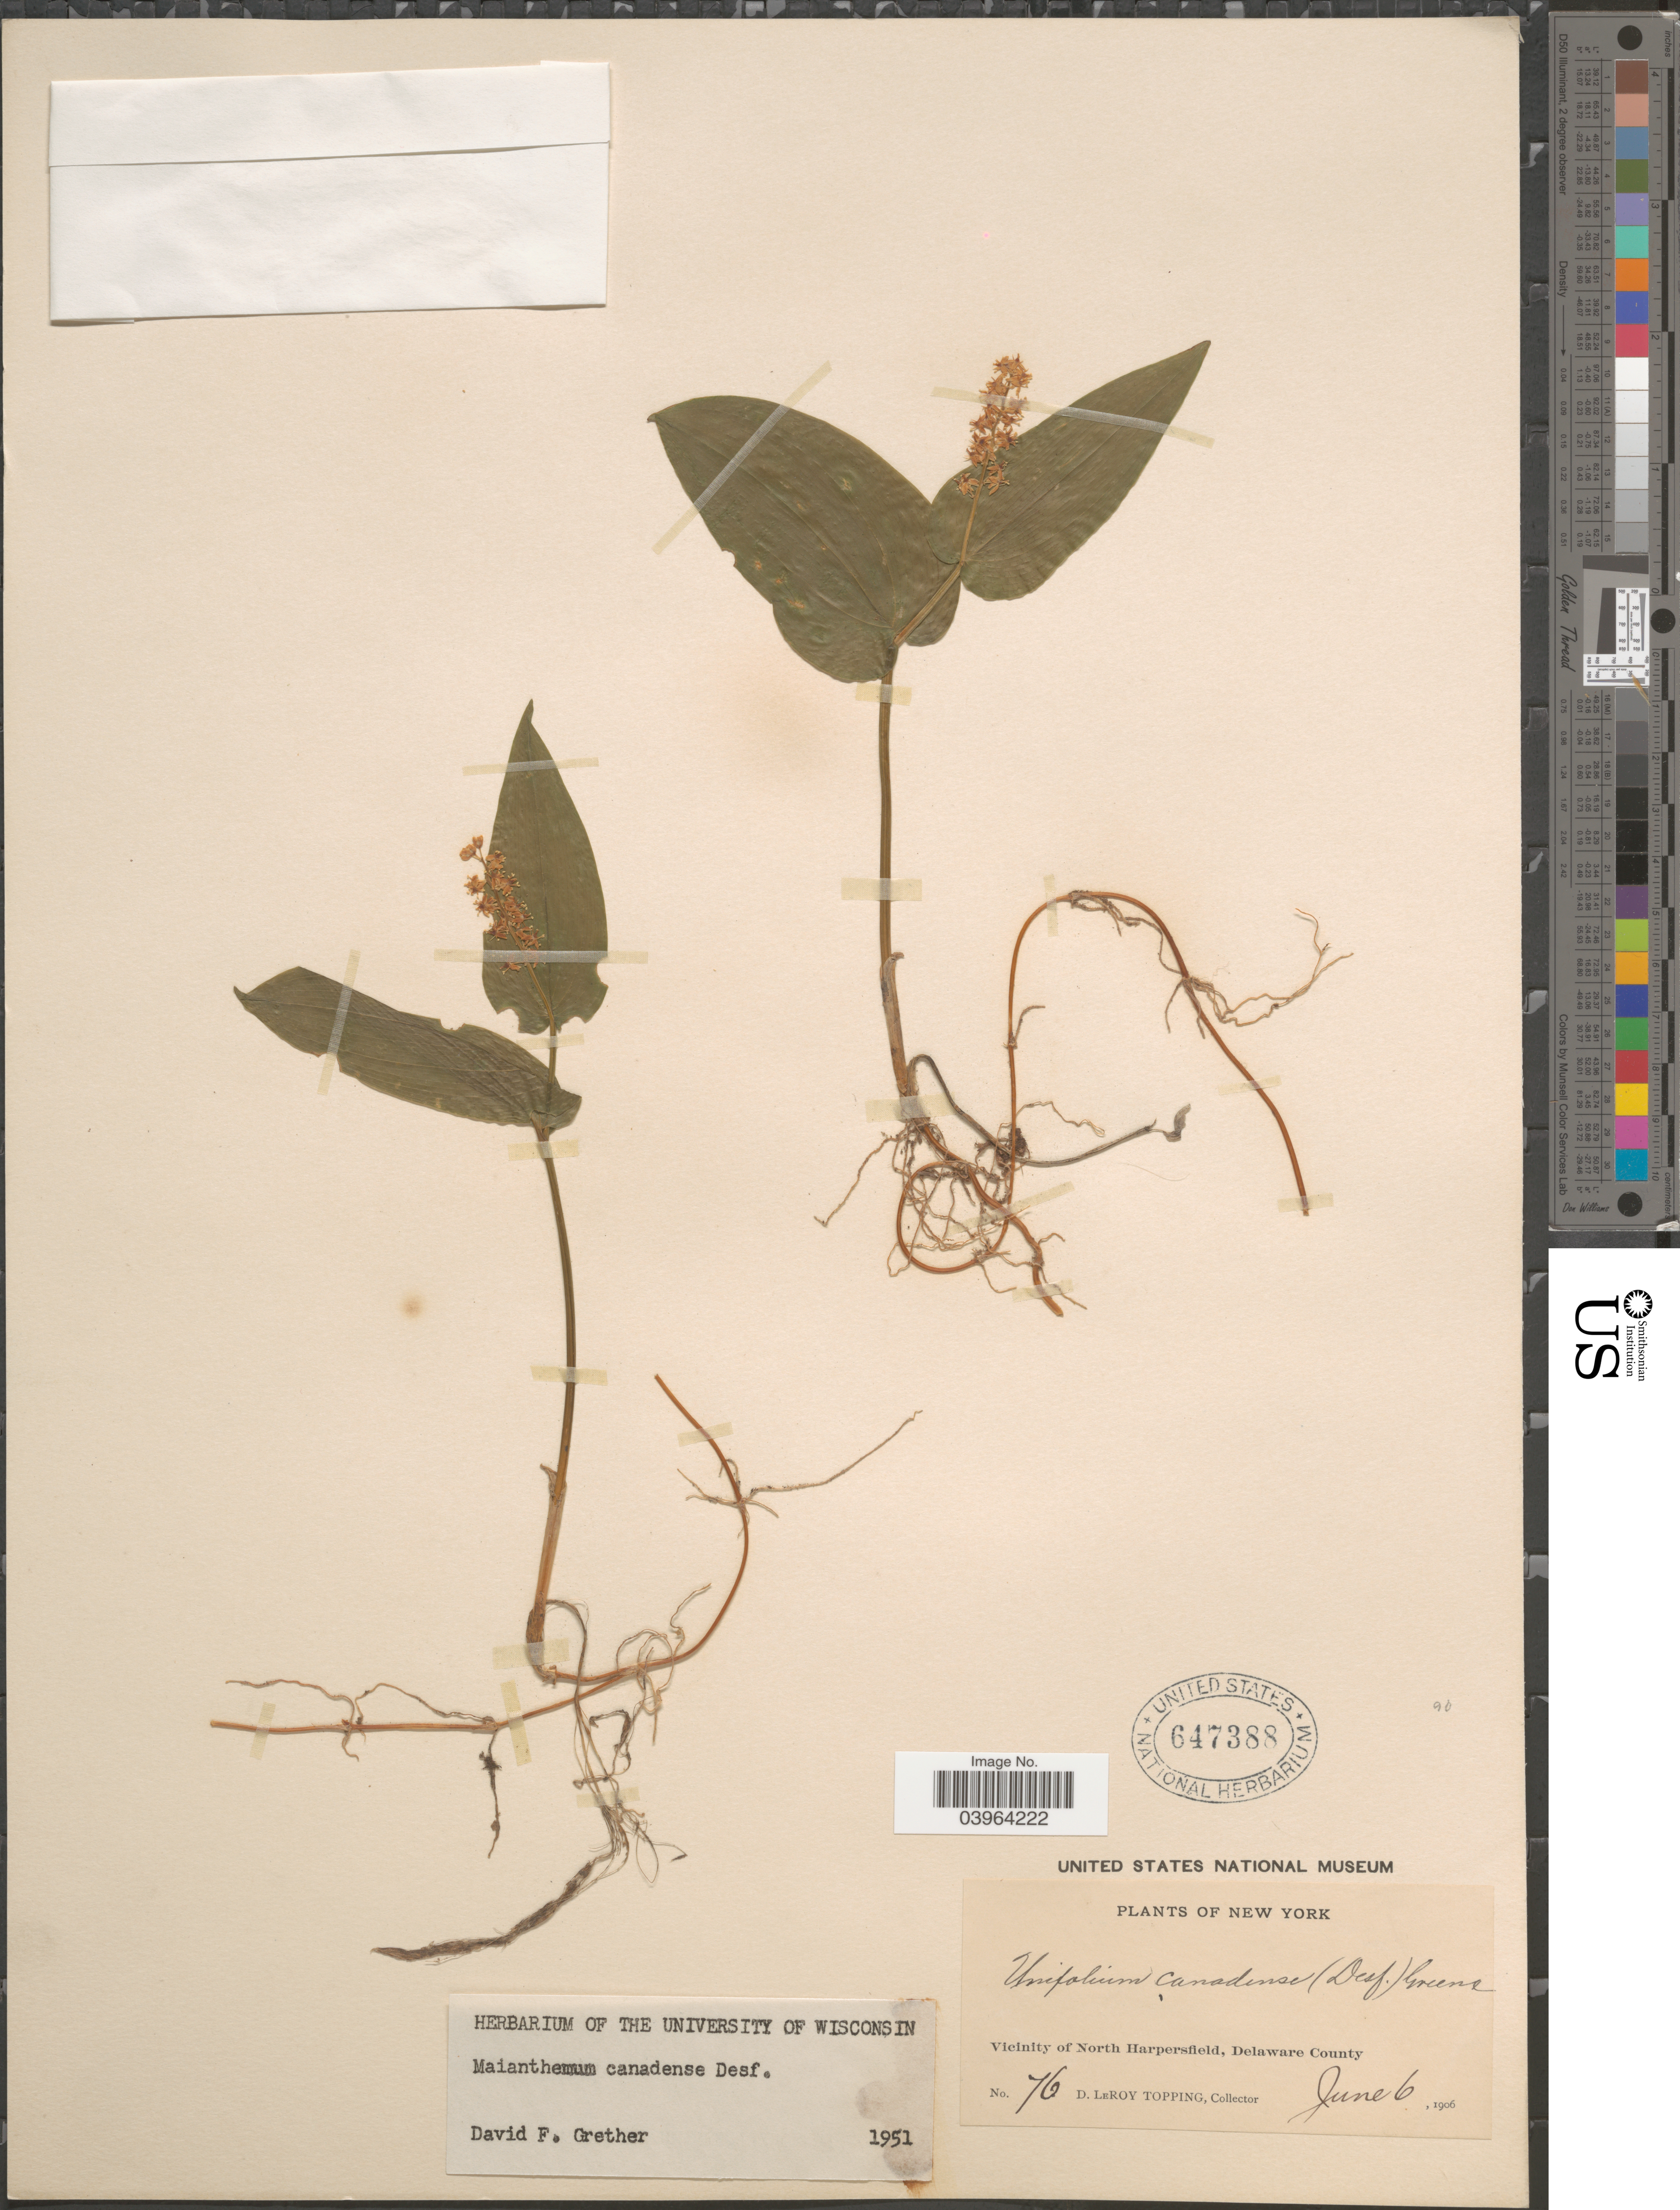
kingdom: Plantae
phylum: Tracheophyta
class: Liliopsida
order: Asparagales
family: Asparagaceae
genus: Maianthemum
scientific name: Maianthemum canadense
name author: Desf.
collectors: D. L. Topping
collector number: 76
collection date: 1906-06-06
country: United States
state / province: New York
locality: Vicinity of North Harpersfield, Delaware County.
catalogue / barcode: US 647388